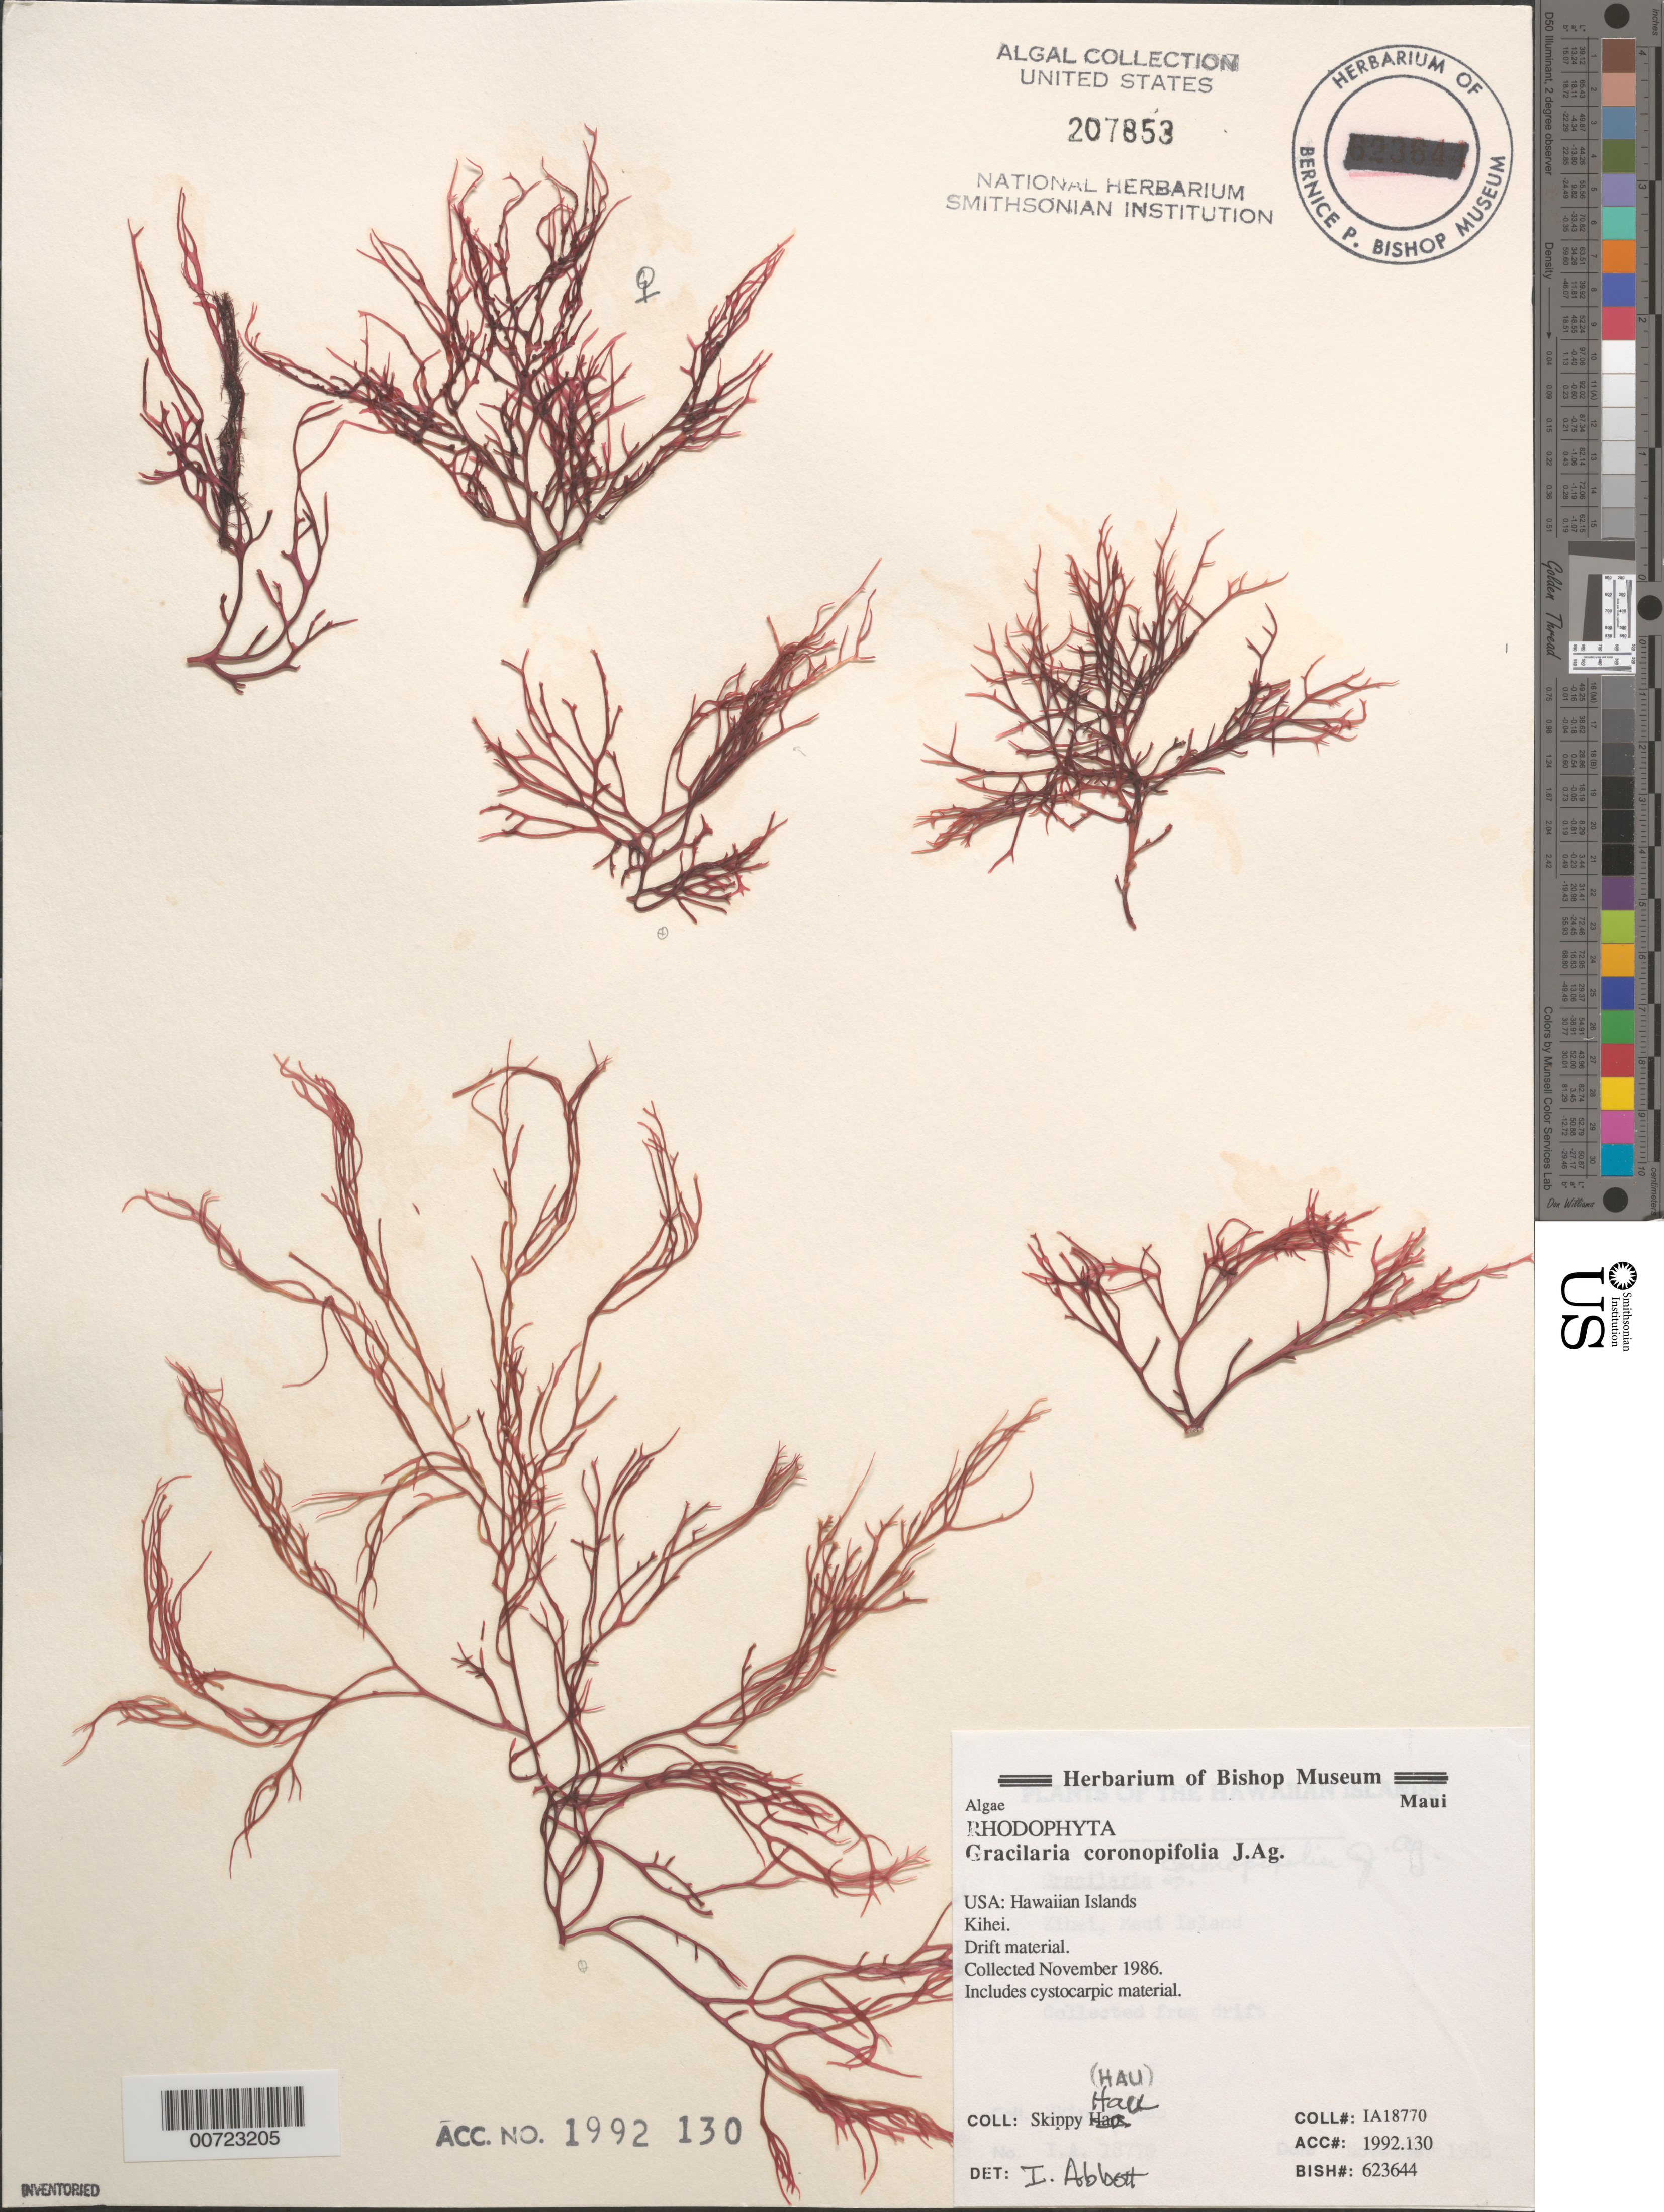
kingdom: Plantae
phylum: Rhodophyta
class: Florideophyceae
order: Gracilariales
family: Gracilariaceae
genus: Gracilaria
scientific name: Gracilaria coronopifolia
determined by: Abbott, Isabella A.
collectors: S. Hau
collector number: IAA 18770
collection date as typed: Nov 1986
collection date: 1986-11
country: United States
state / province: Hawaii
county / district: Maui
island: Maui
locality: Kihei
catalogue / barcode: US 207853